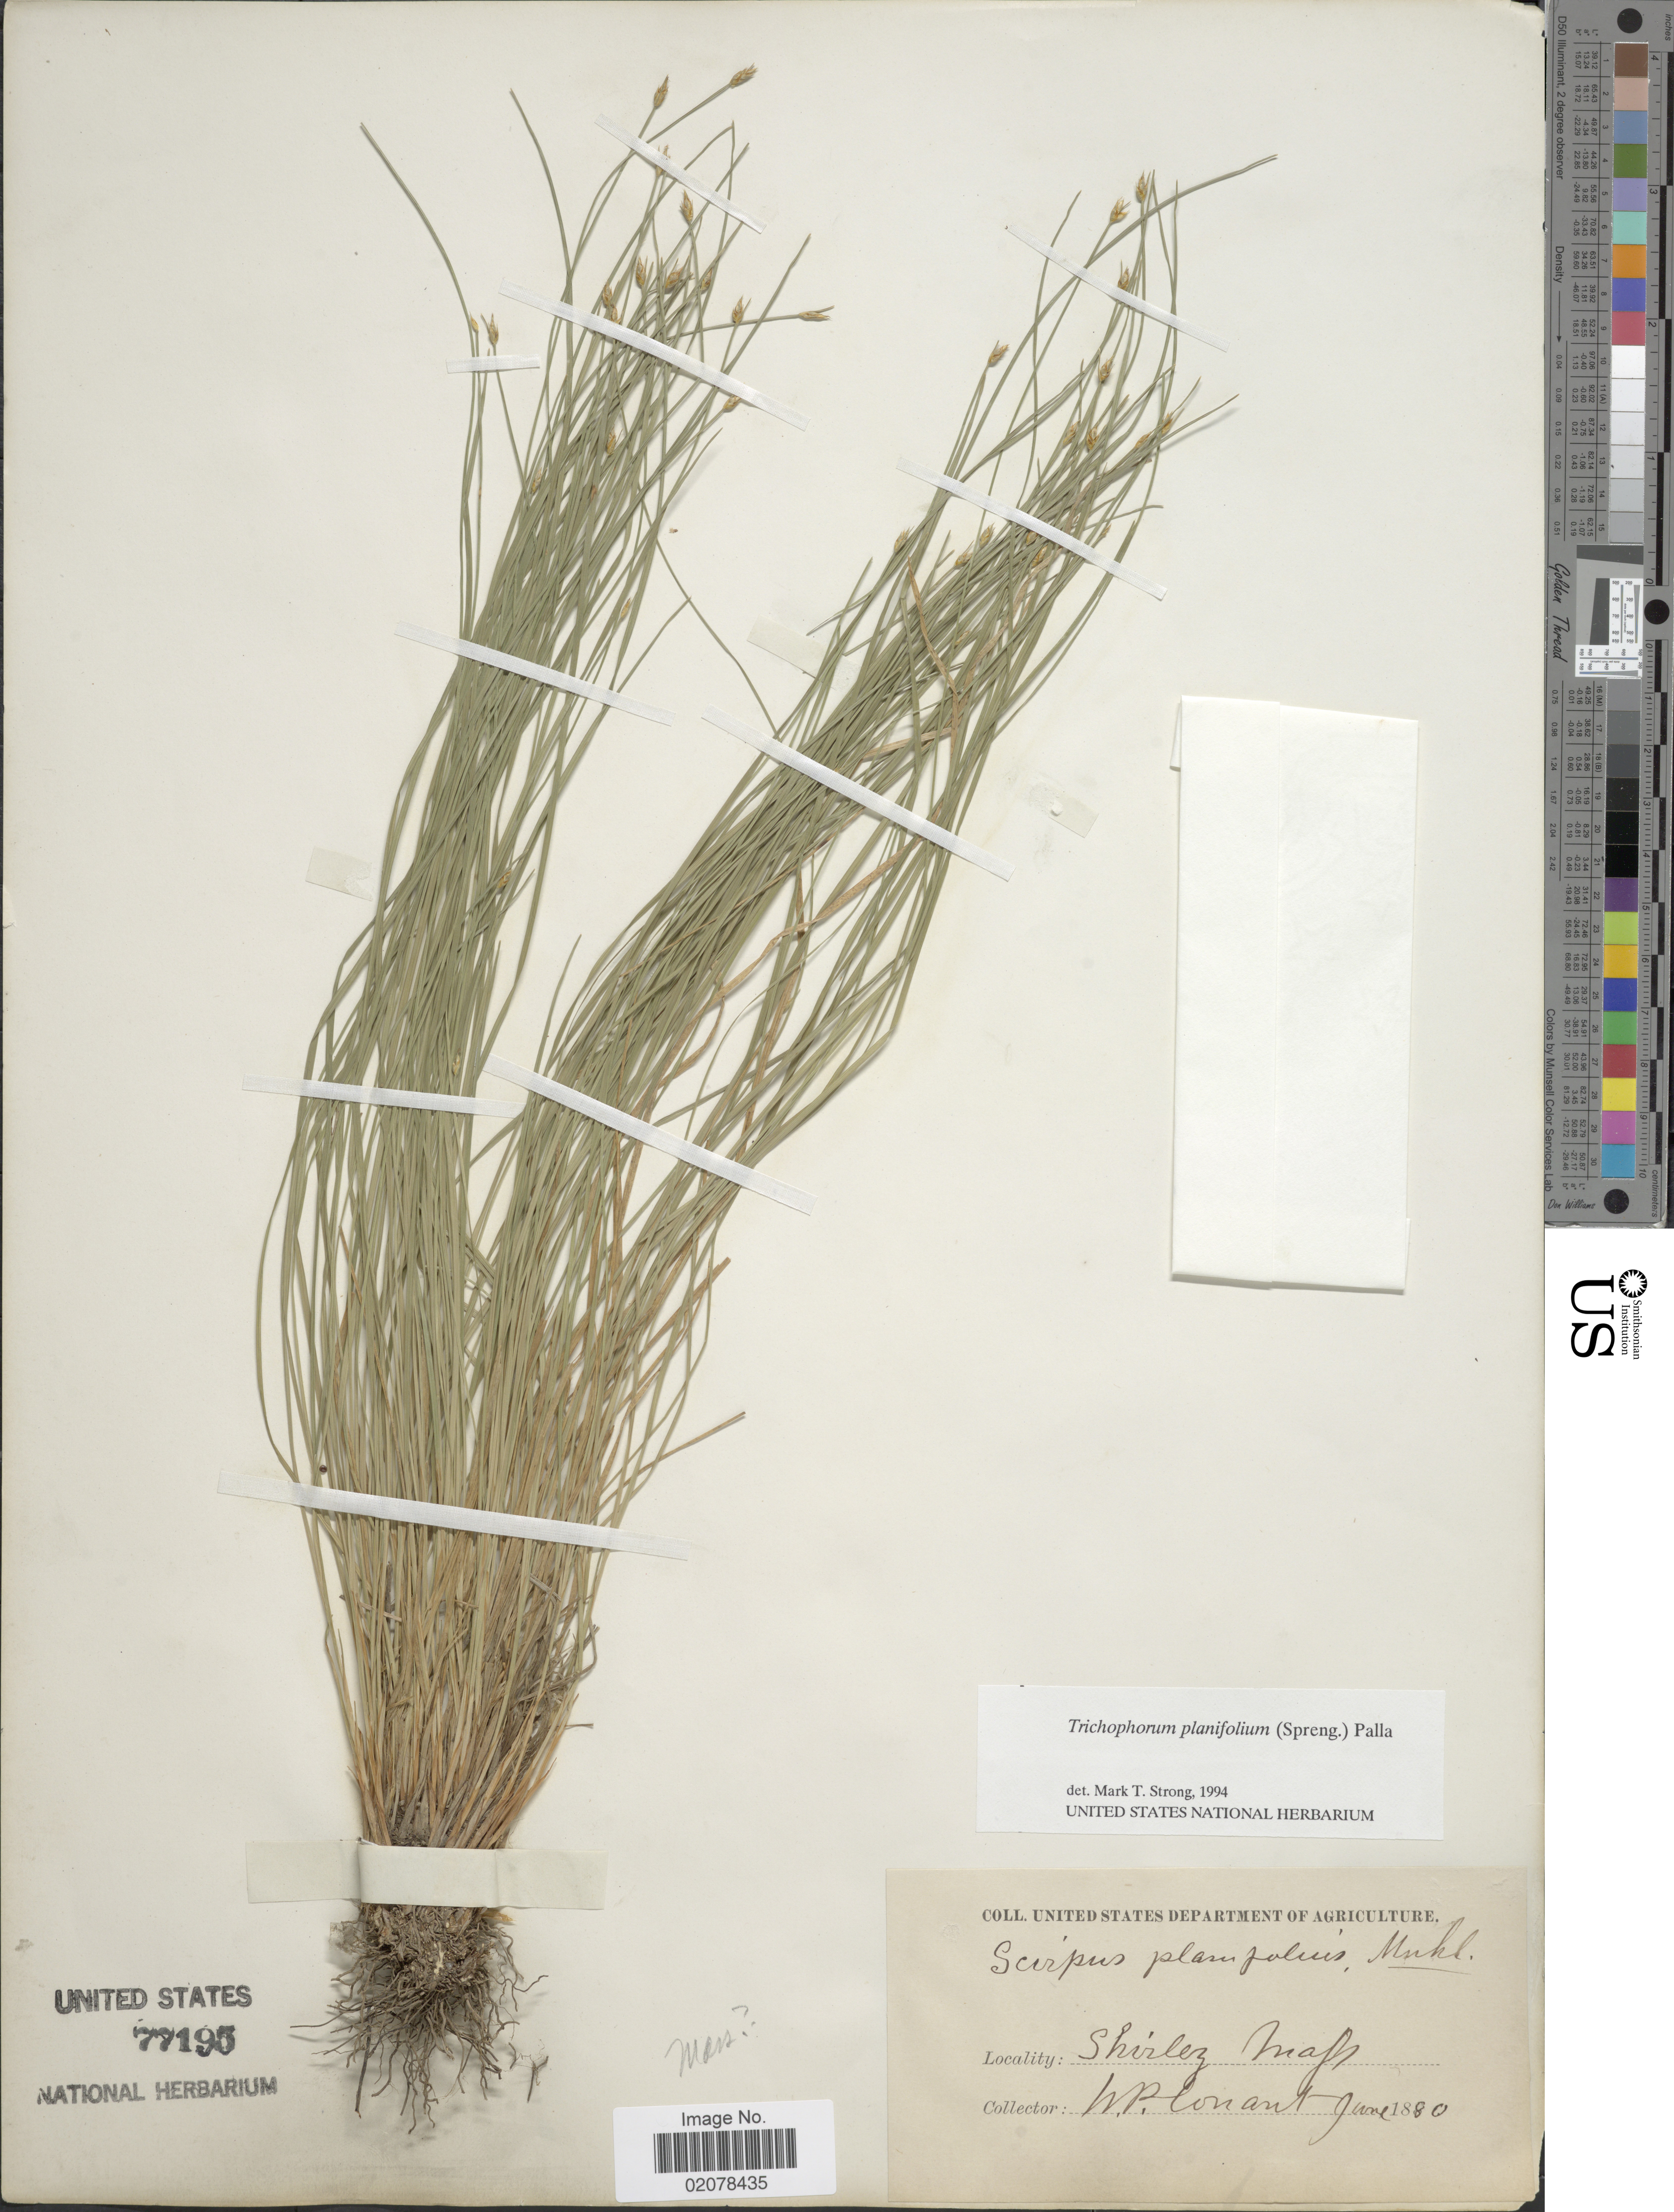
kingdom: Plantae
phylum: Tracheophyta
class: Liliopsida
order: Poales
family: Cyperaceae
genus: Trichophorum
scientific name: Trichophorum planifolium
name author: (Spreng.) Palla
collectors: W. P. Conant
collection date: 1880-06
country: United States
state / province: Massachusetts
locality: Shirley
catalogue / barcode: US 77195